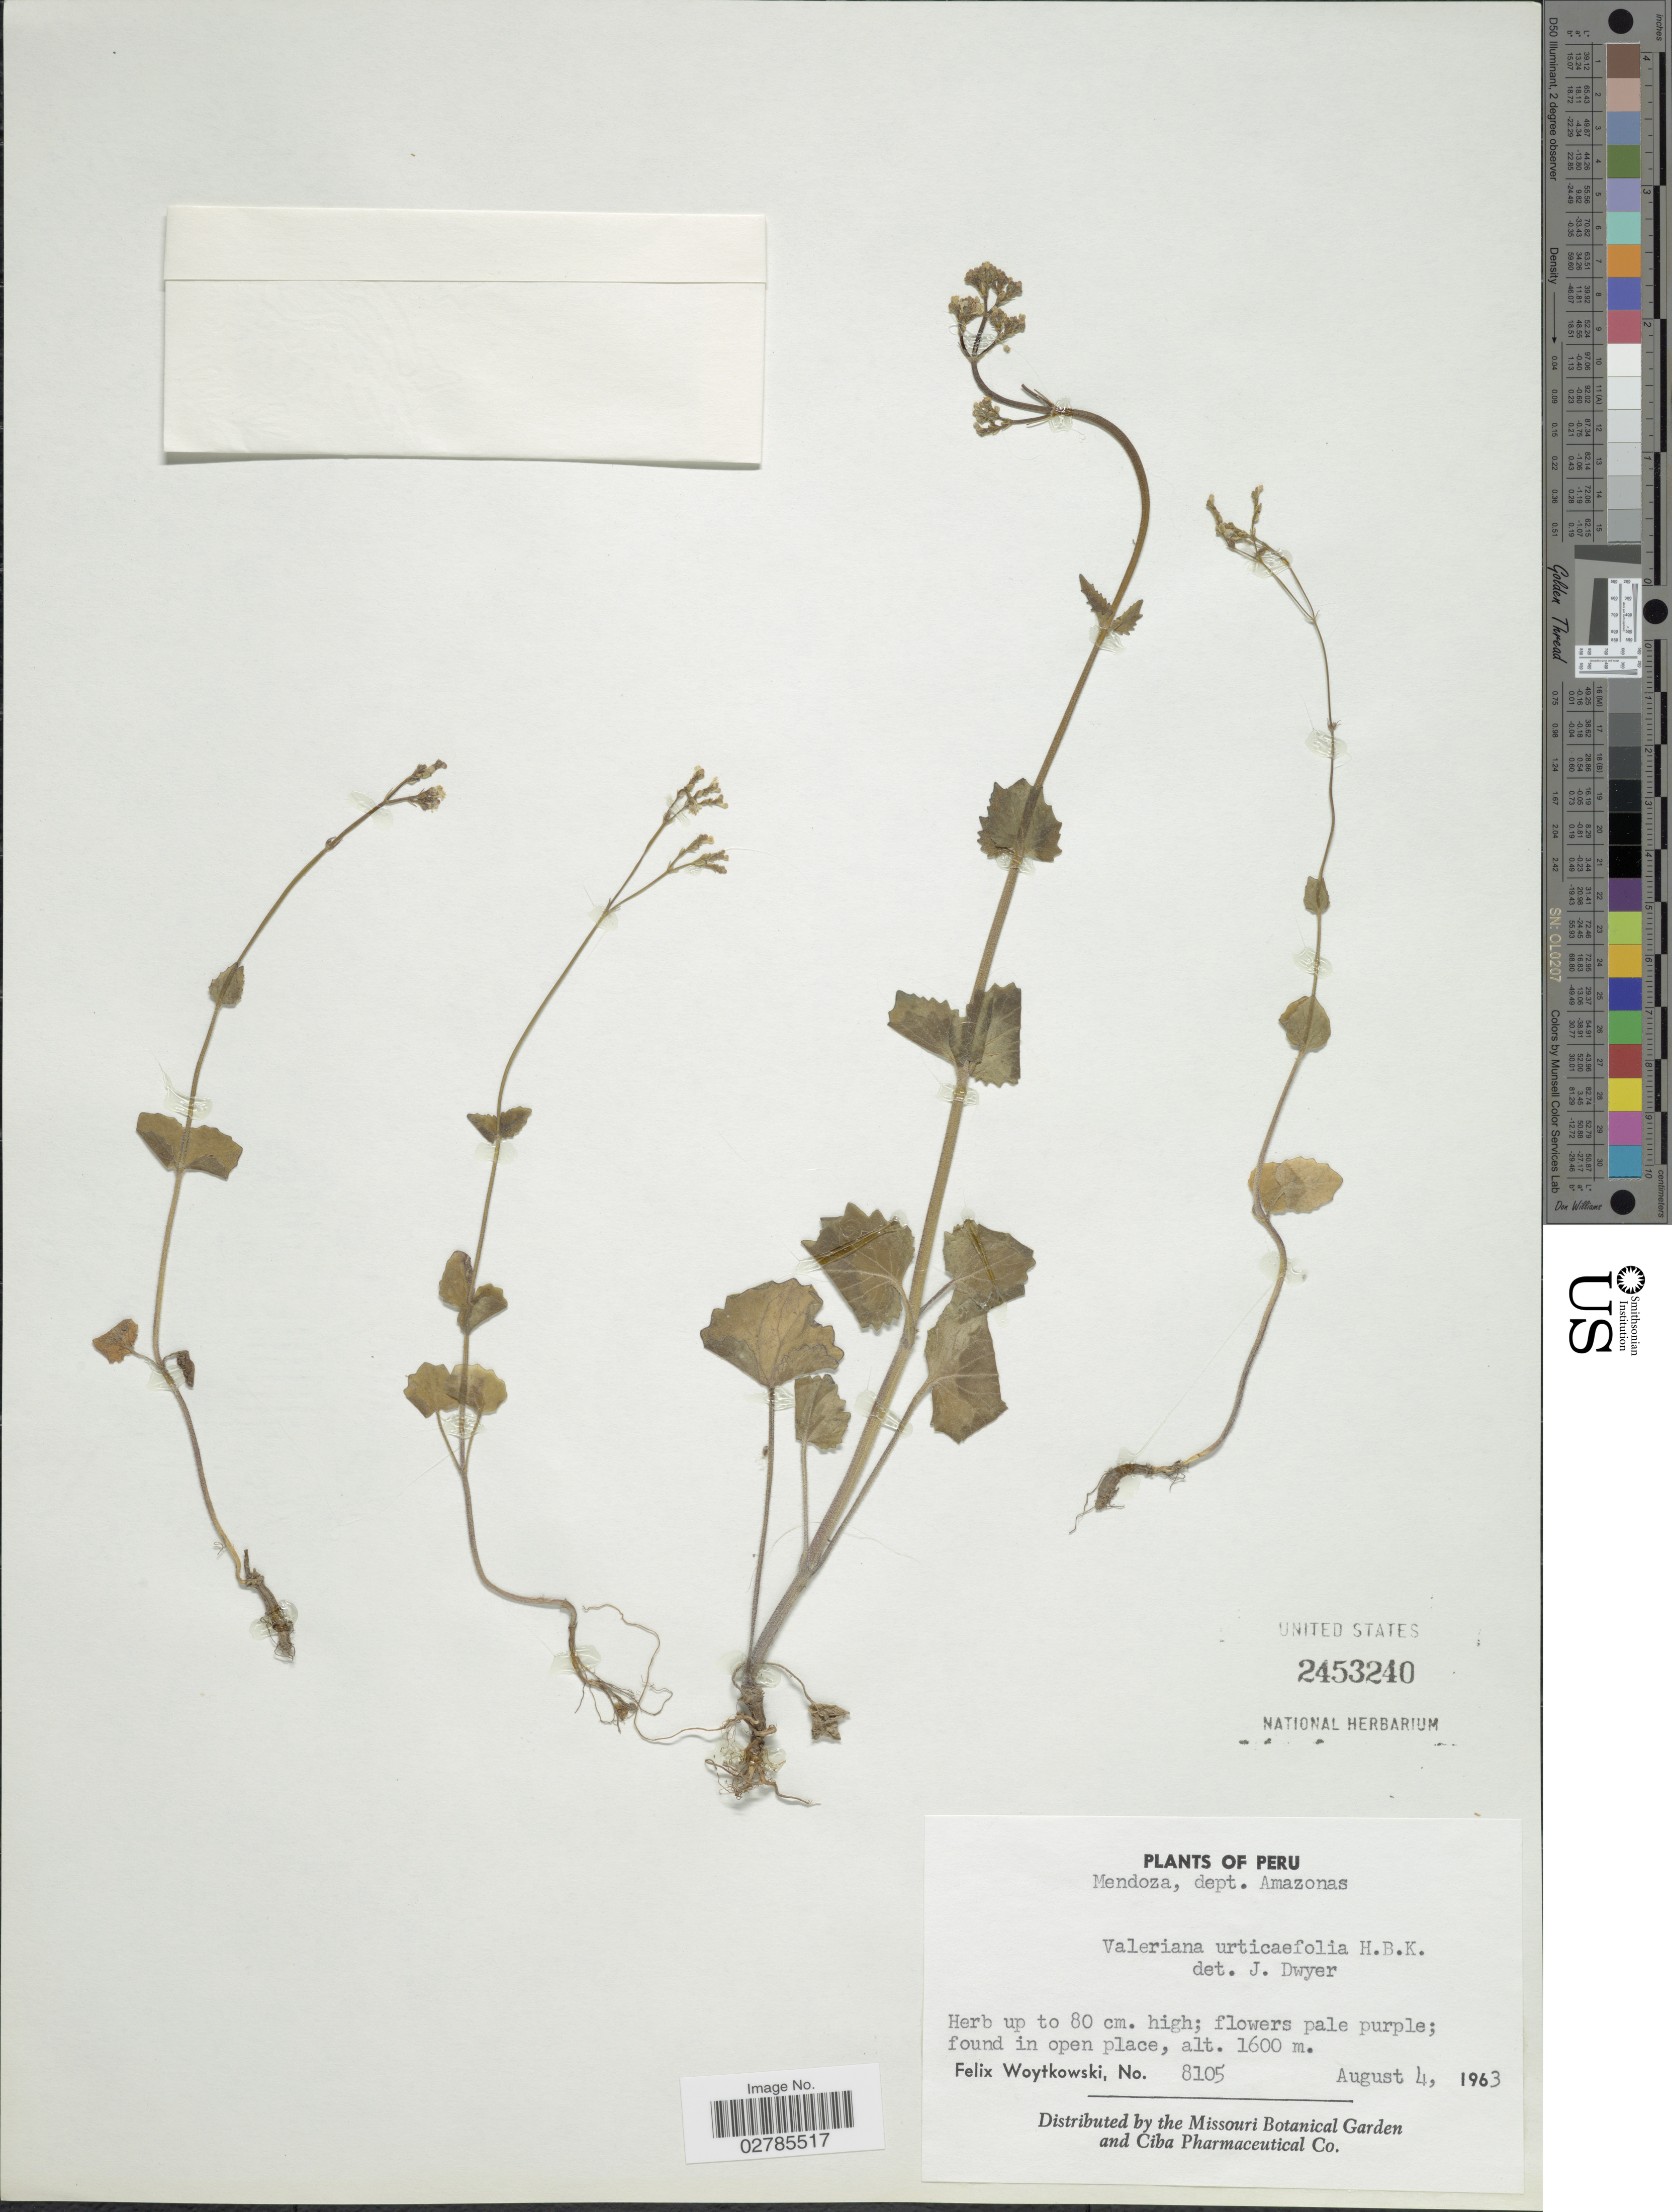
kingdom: Plantae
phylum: Tracheophyta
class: Magnoliopsida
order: Dipsacales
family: Caprifoliaceae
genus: Valeriana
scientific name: Valeriana urticaefolia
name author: Kunth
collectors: F. Woytkowski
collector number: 8105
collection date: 1963-08-04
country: Peru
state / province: Amazonas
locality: Mendoza, dept. Amazonas.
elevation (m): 1600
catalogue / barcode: US 2453240